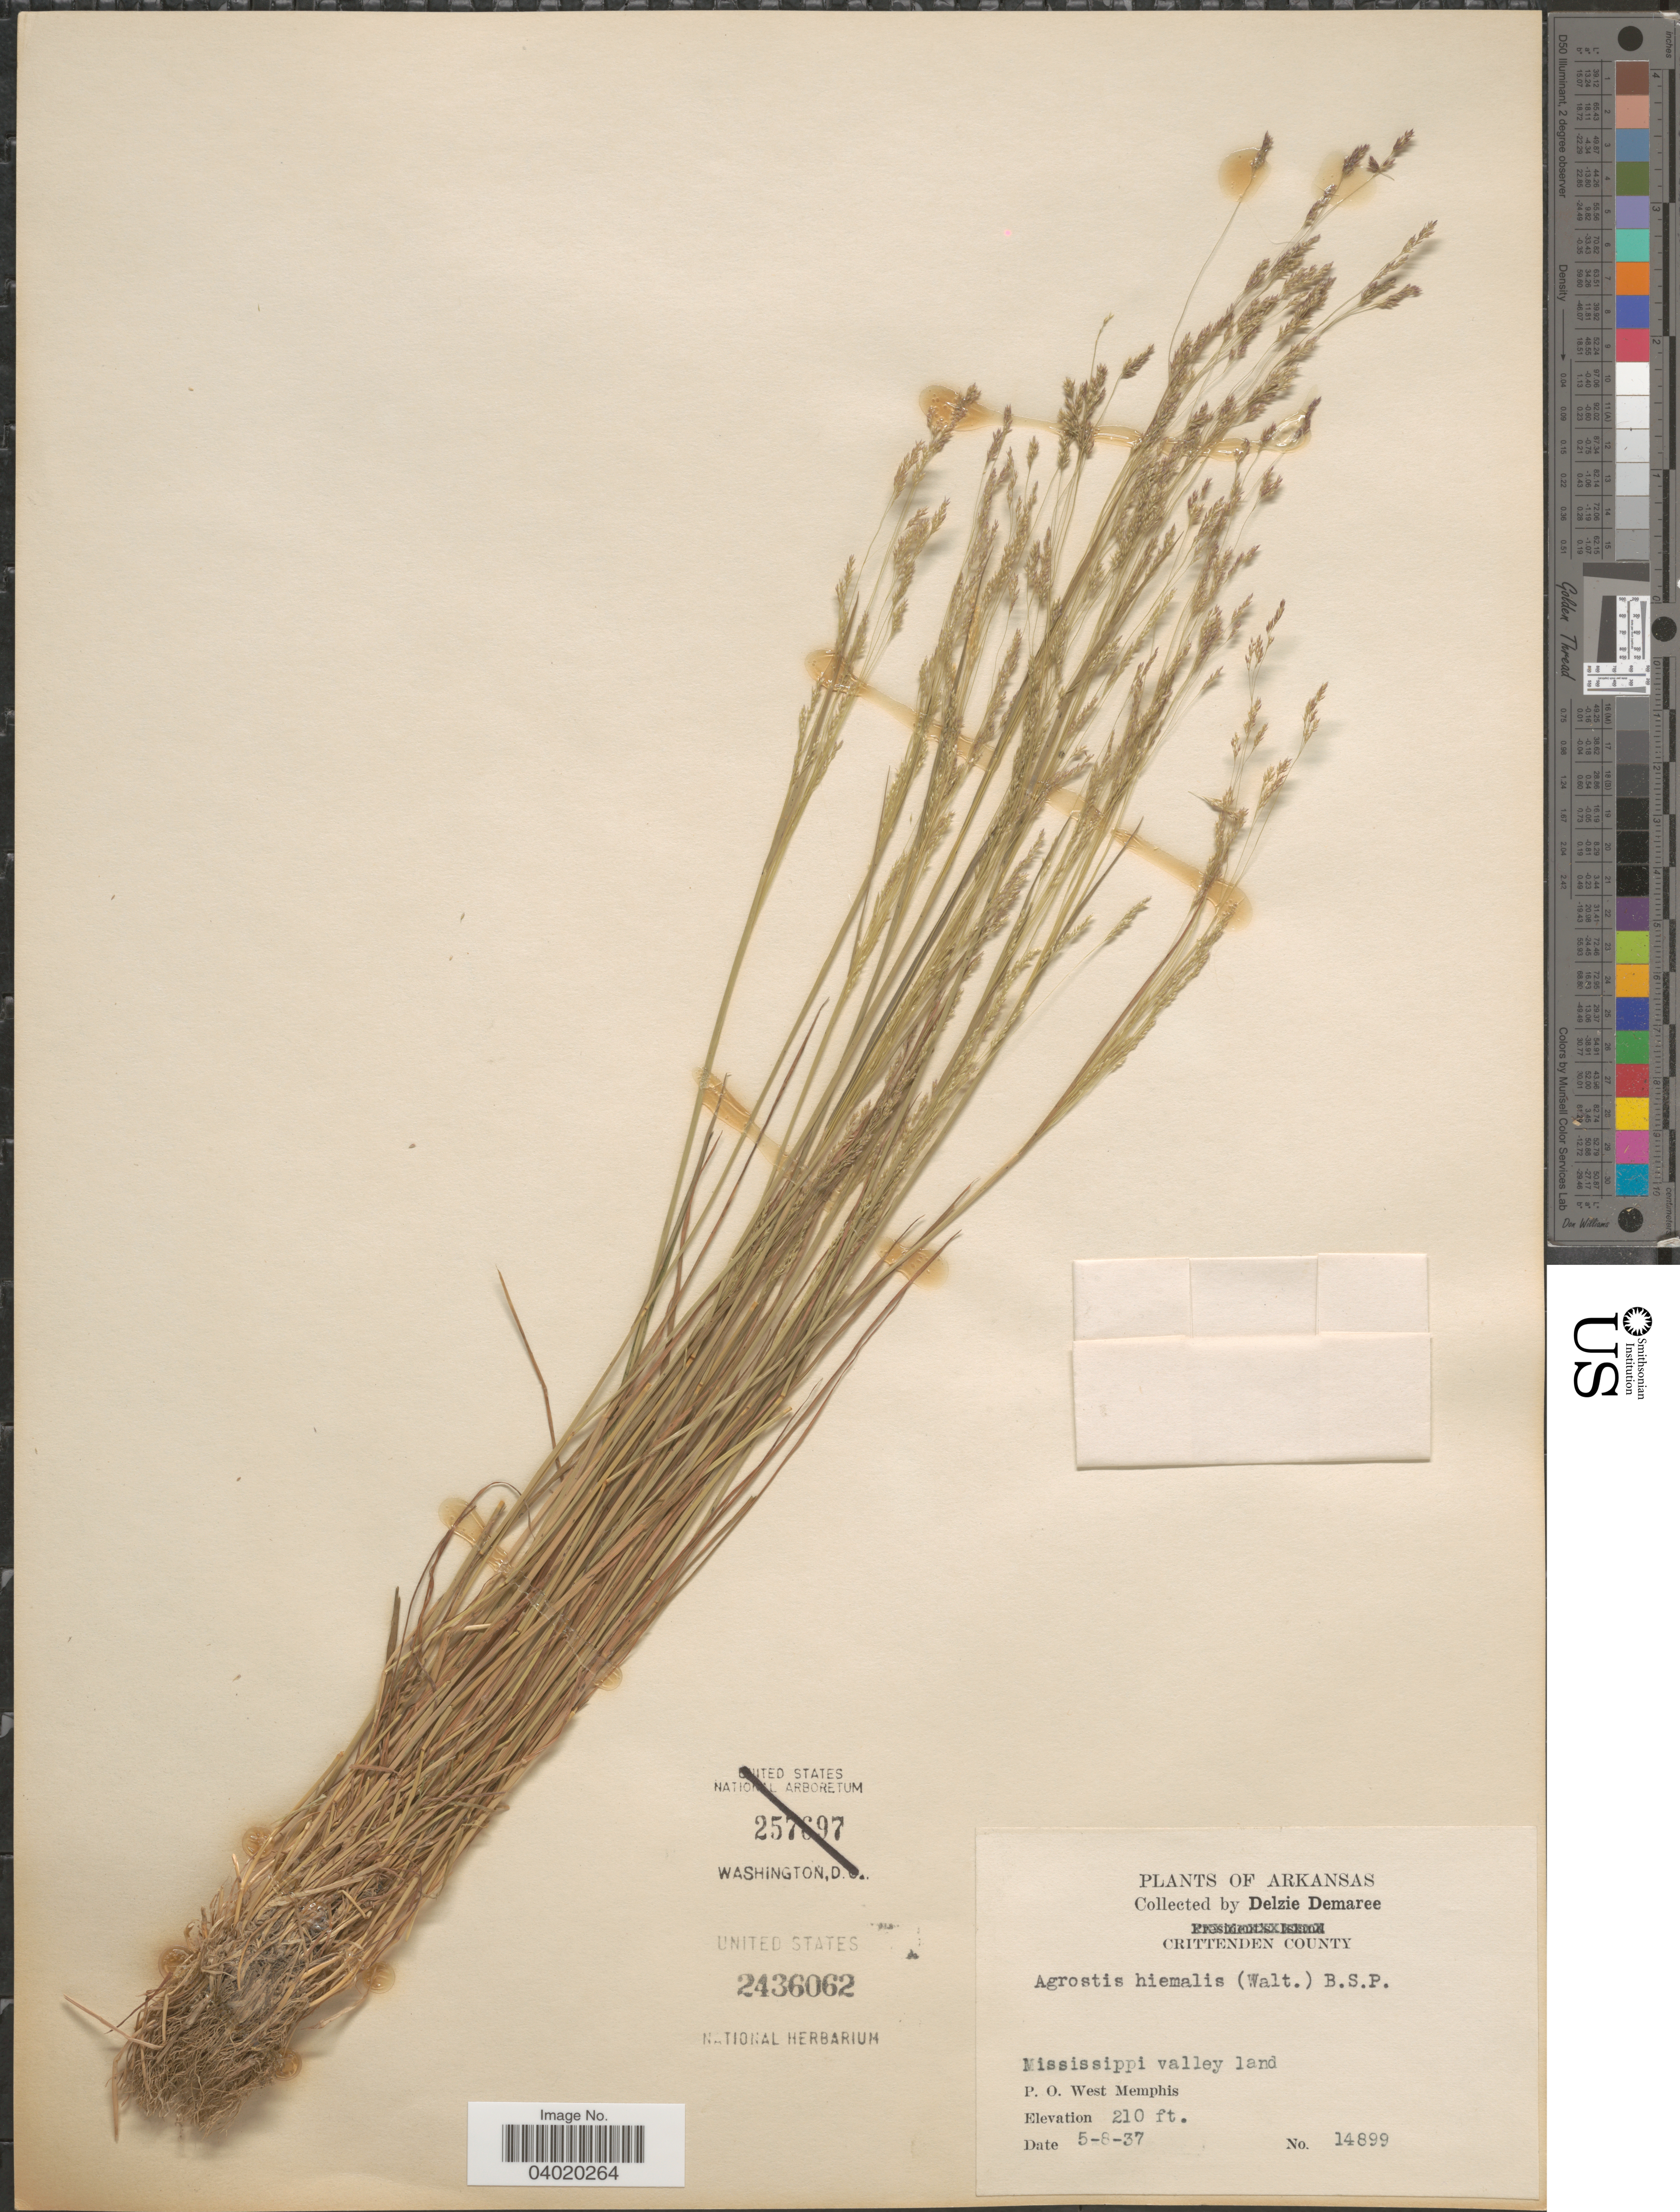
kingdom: Plantae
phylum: Tracheophyta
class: Liliopsida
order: Poales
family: Poaceae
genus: Agrostis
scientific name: Agrostis hyemalis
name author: (Walter) Britton et al.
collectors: D. Demaree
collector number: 14899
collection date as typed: Transcribed d/m/y: 8/5/37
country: United States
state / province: Arkansas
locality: Crittenden County. Mississippi valley land. P. O. West Memphis.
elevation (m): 64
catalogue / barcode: US 2436062